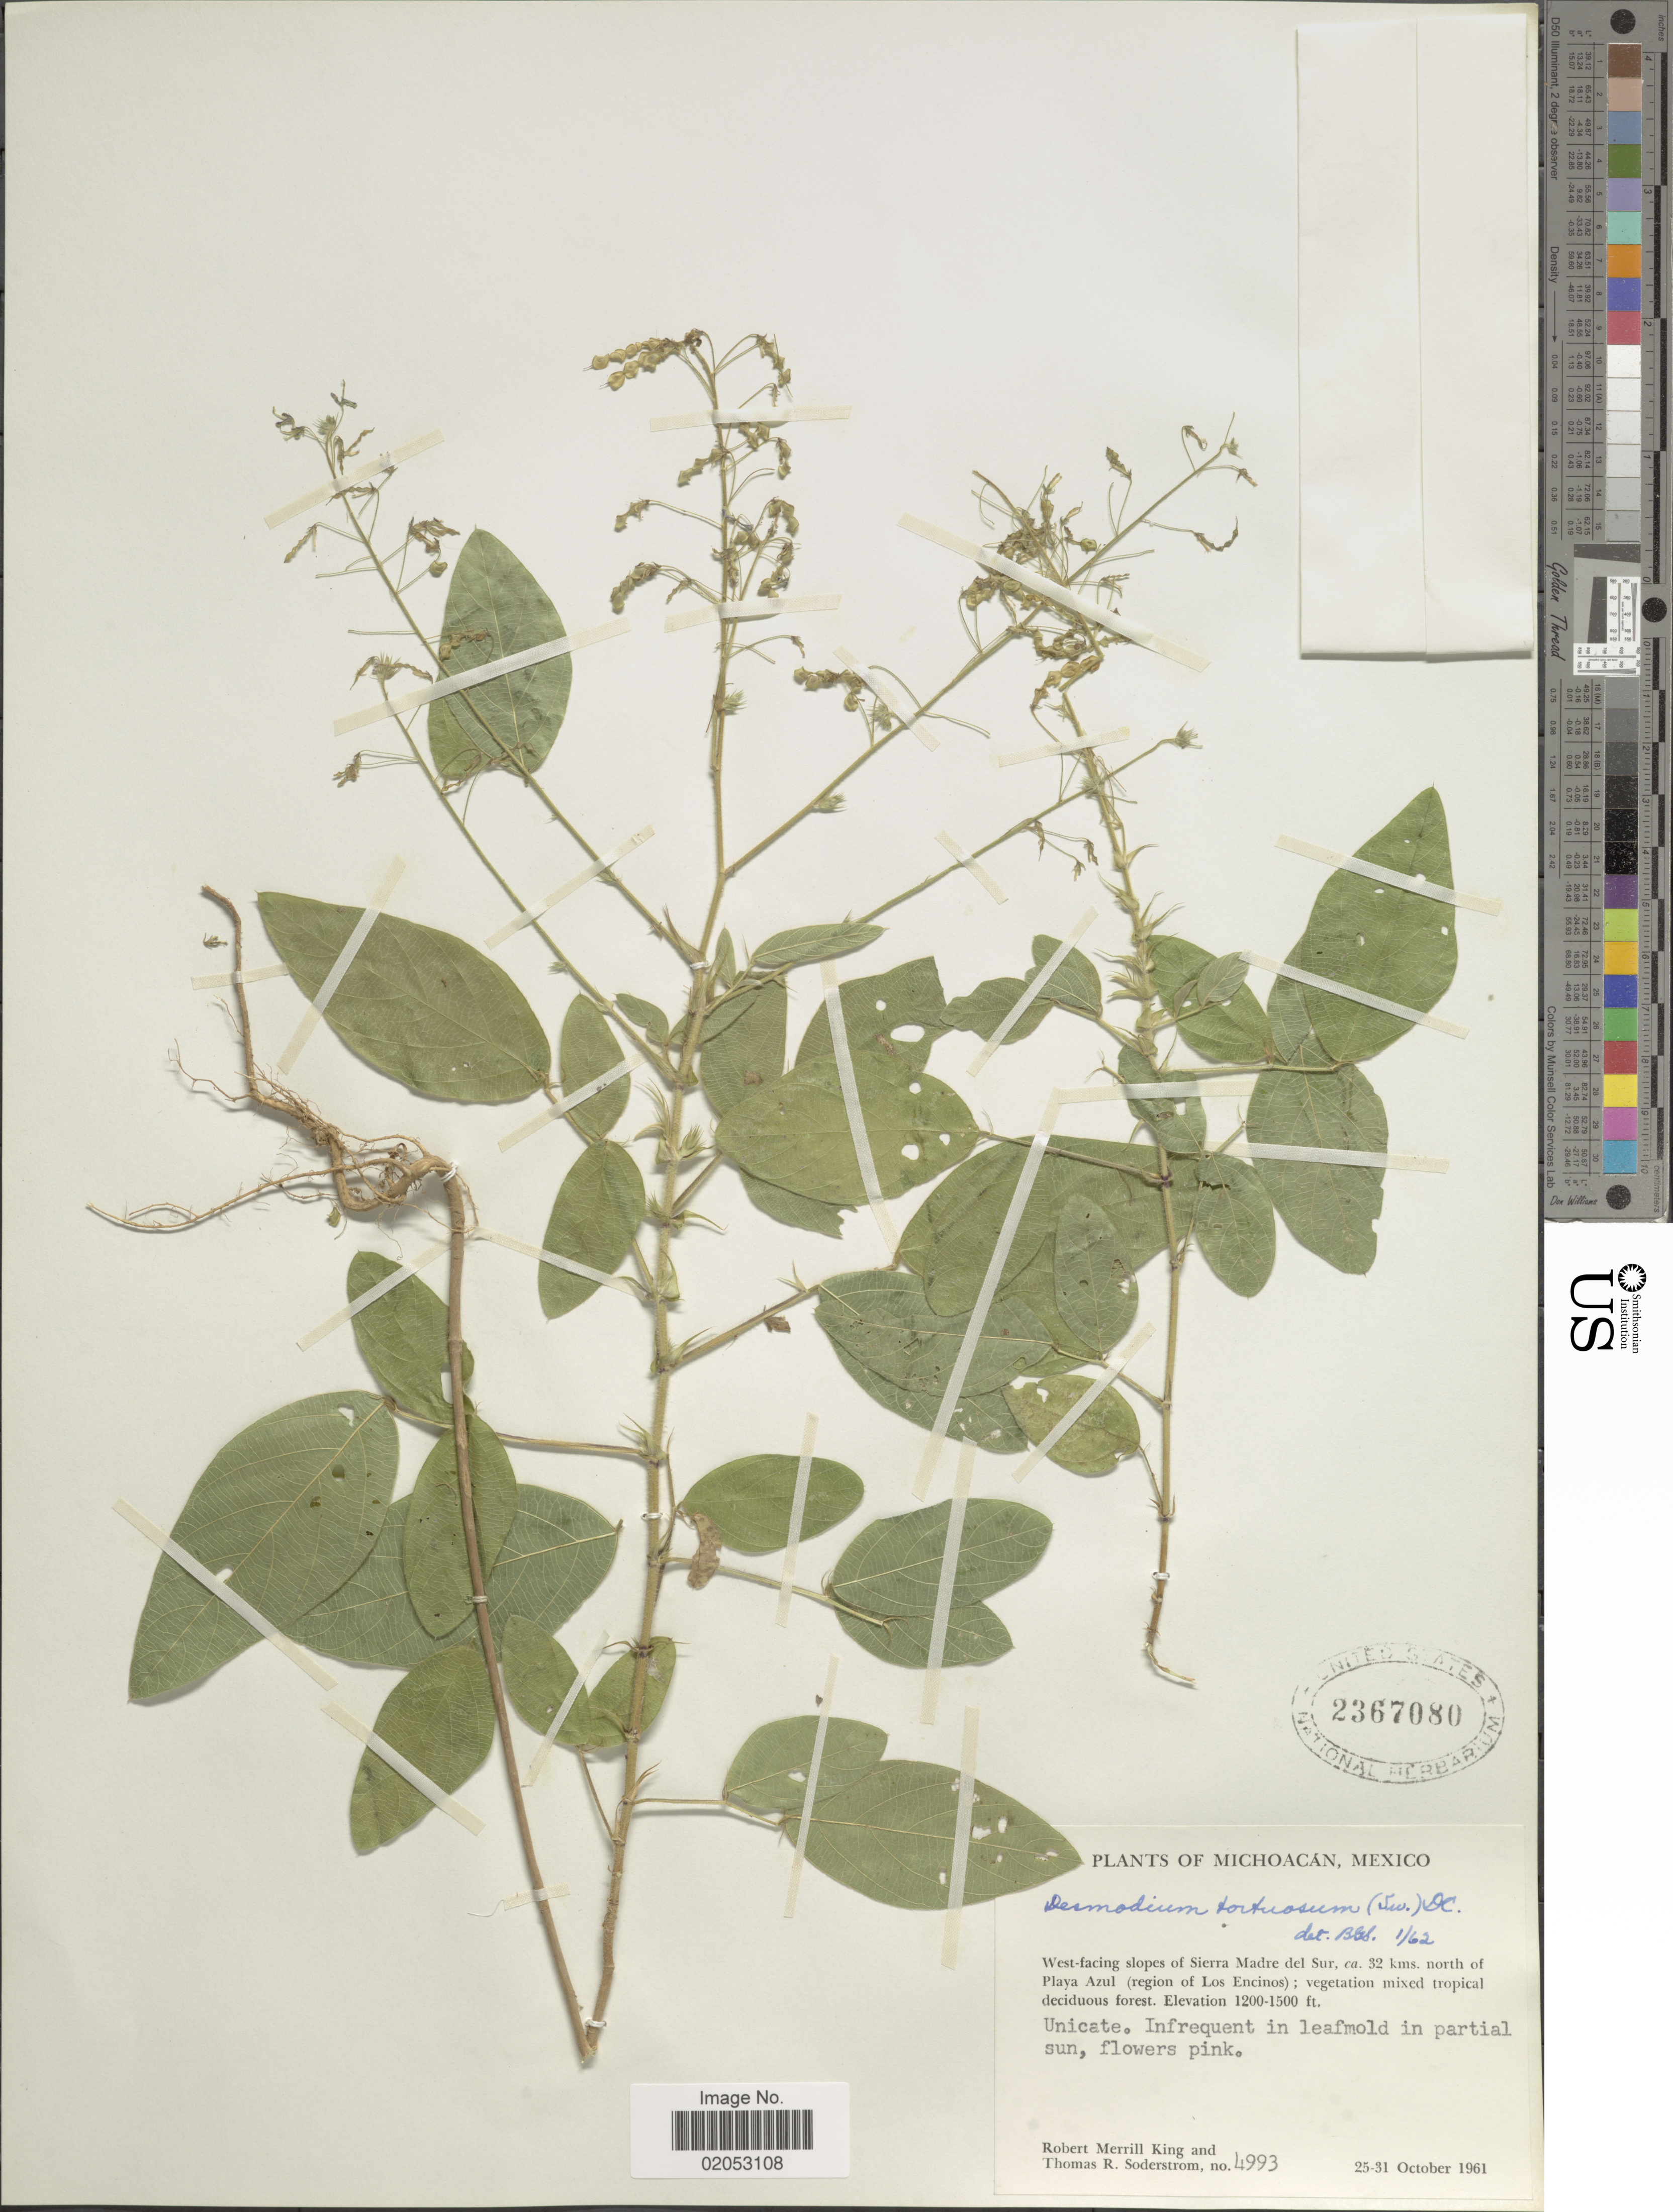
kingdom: Plantae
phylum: Tracheophyta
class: Magnoliopsida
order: Fabales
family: Fabaceae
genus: Desmodium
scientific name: Desmodium tortuosum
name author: (Sw.) DC.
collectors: R. M. King & T. R. Soderstrom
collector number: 4993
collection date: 1961-10-25/1961-10-31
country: Mexico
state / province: Michoacán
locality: West-facing slopes of Sierra Madre del Sur, ca. 32 kms. north of Playa Azul (region of Los Encinos)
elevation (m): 366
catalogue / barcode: US 2367080